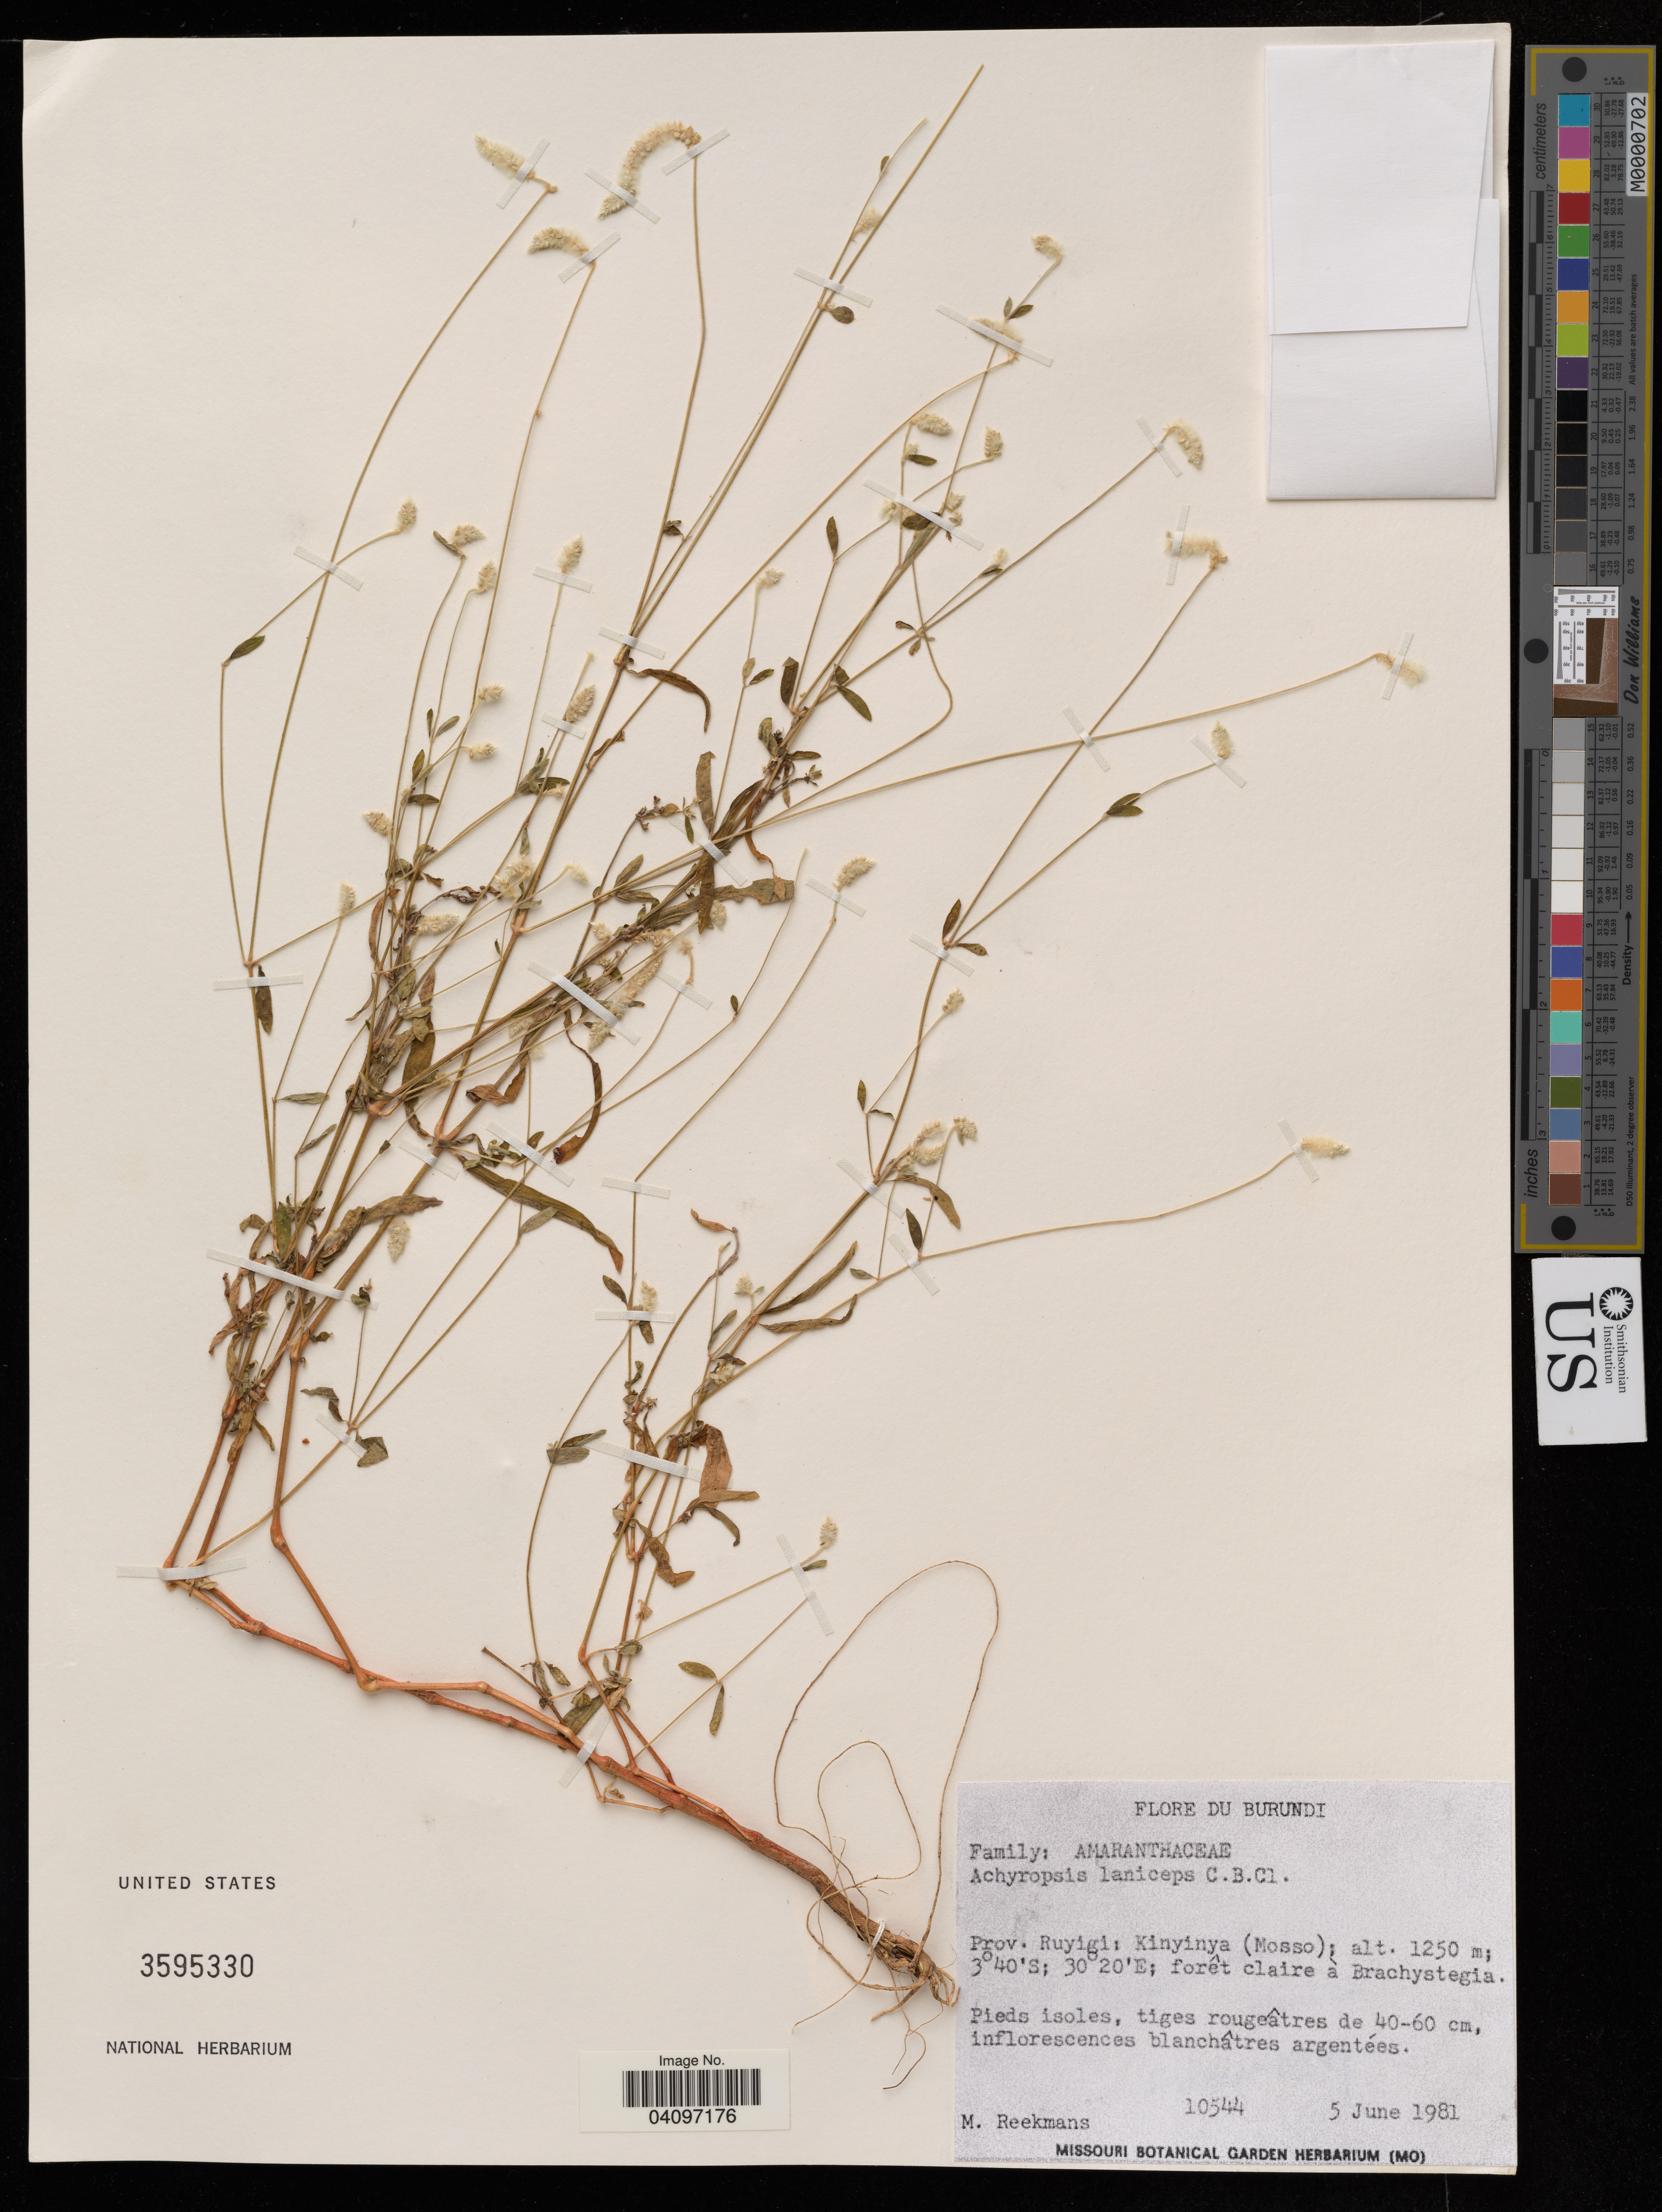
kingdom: Plantae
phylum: Tracheophyta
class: Magnoliopsida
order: Caryophyllales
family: Amaranthaceae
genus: Achyropsis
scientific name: Achyropsis laniceps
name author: C.B. Clarke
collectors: M. Reekmans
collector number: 10544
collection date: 1981-06-05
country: Burundi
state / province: Ruyigi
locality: Kinyinya (Mosso).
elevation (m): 1250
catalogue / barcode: US 3595330